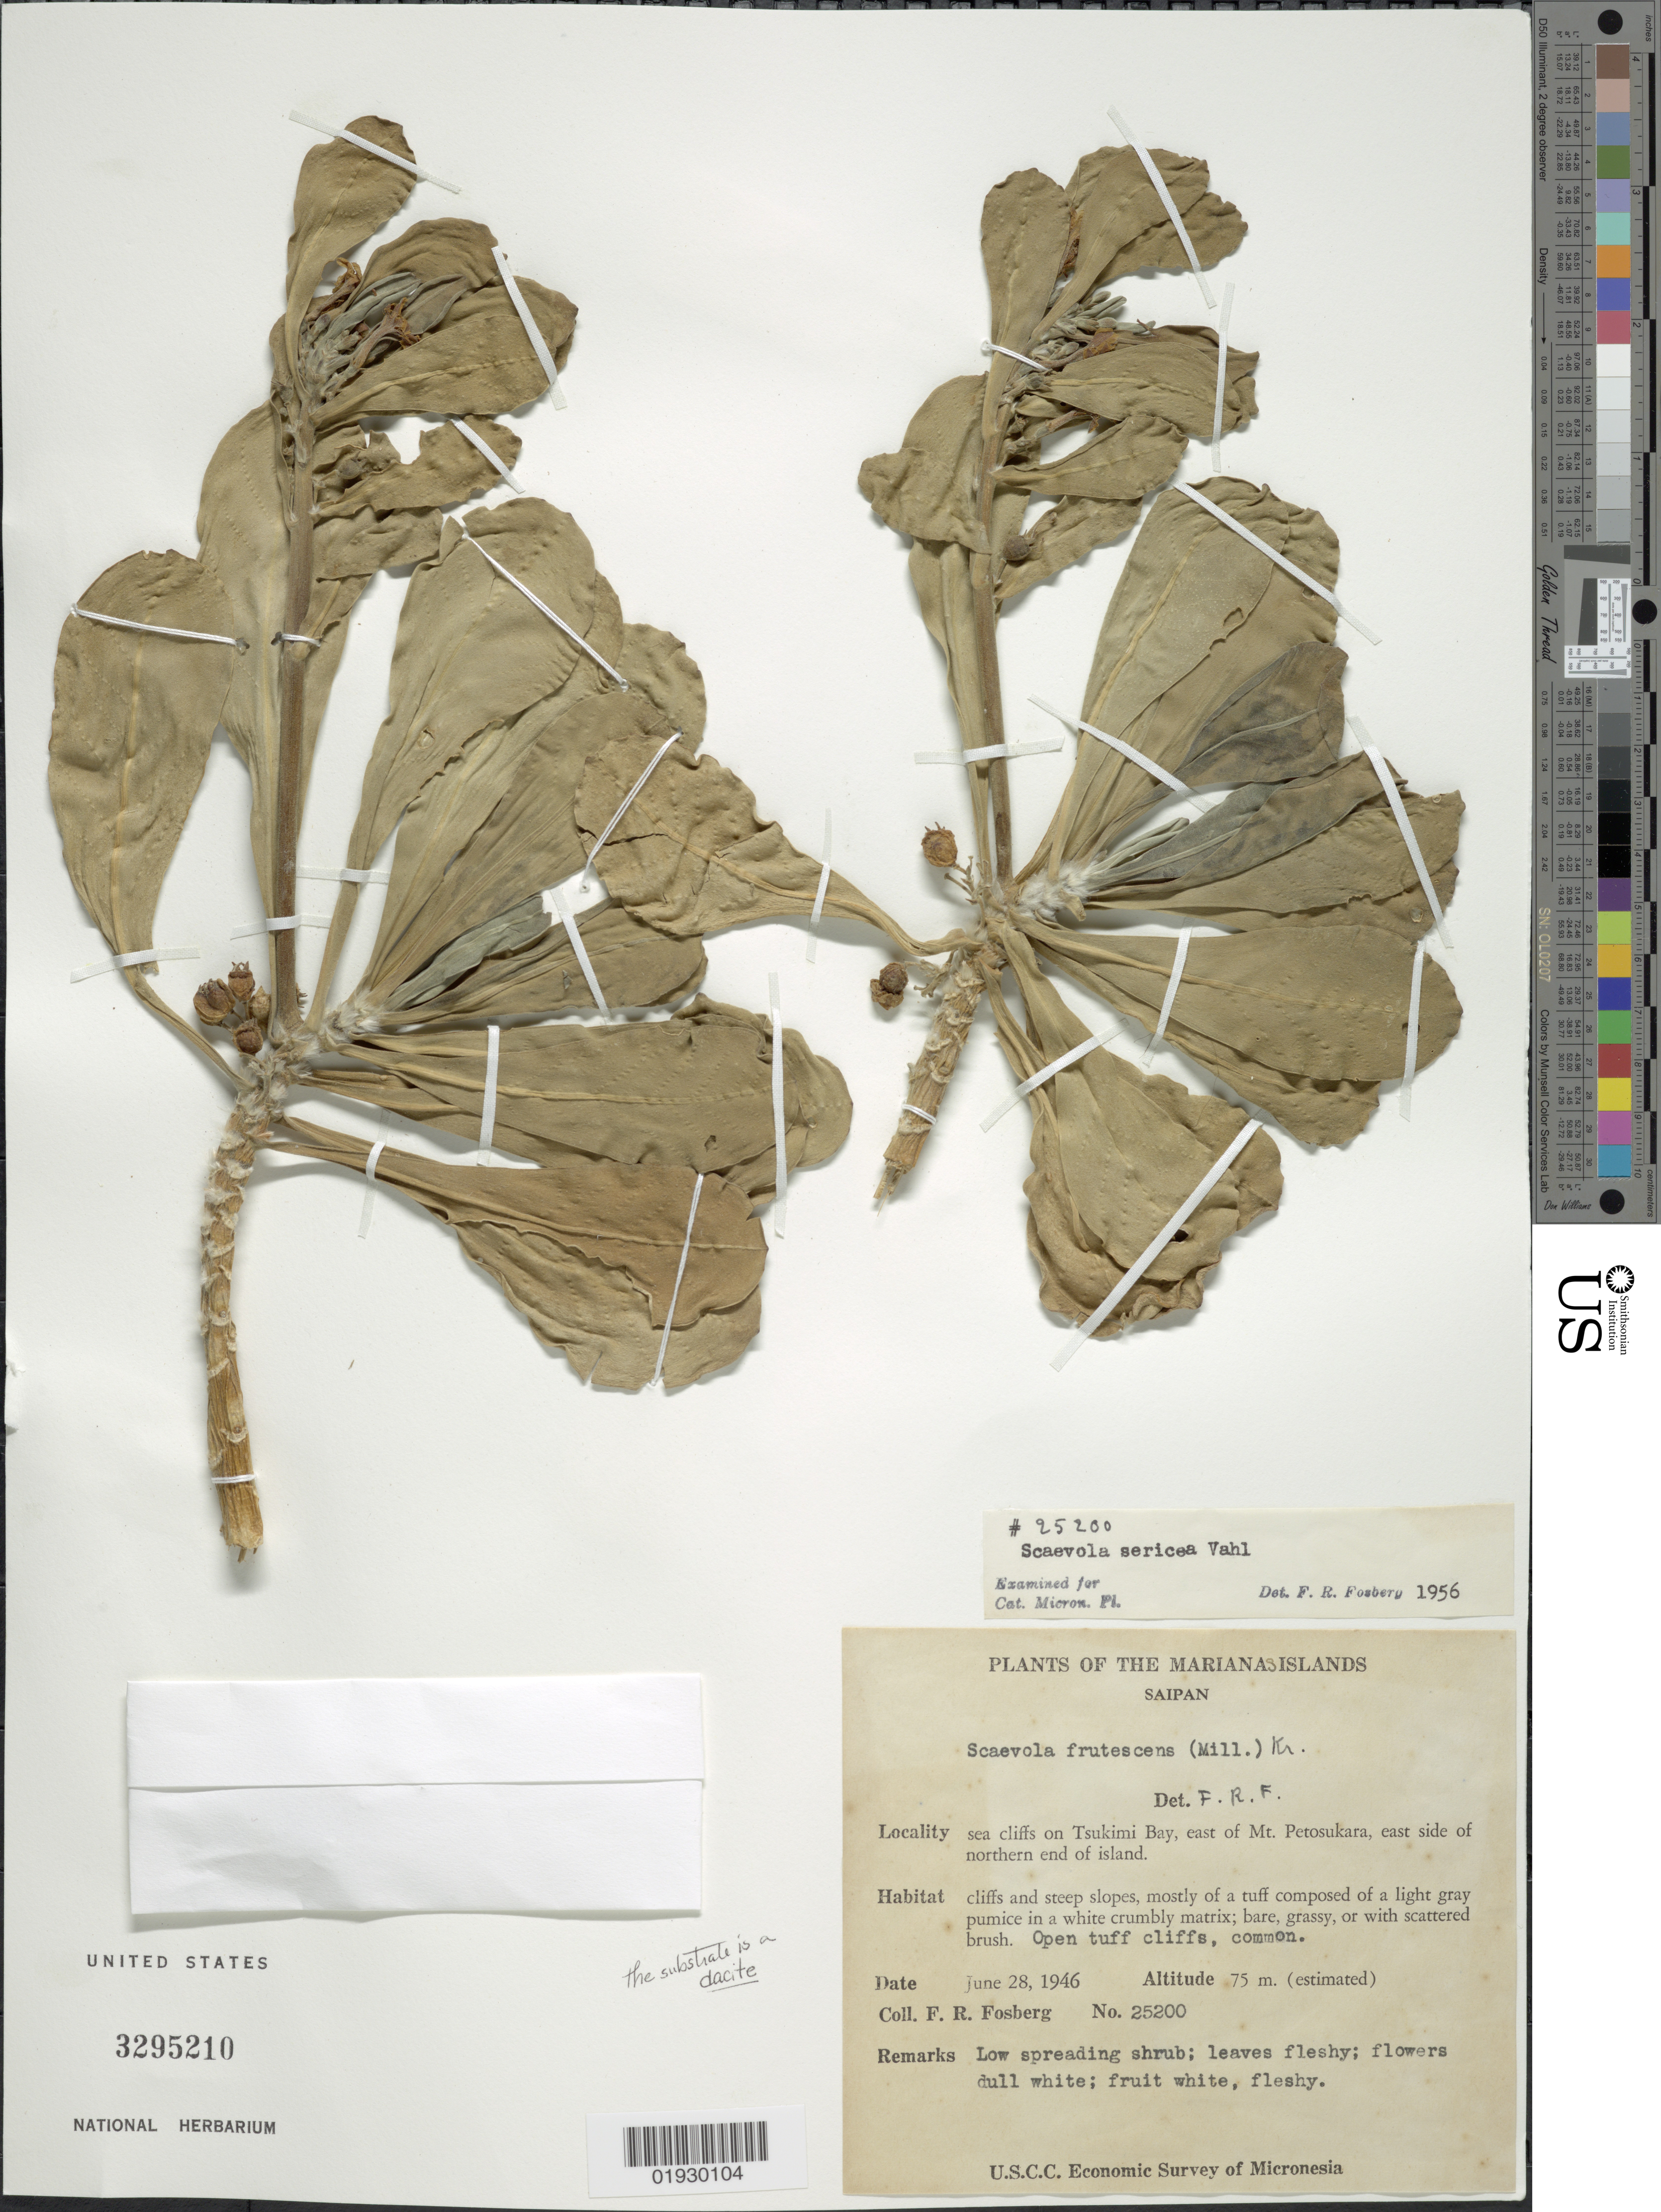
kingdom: Plantae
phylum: Tracheophyta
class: Magnoliopsida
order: Asterales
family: Goodeniaceae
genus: Scaevola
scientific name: Scaevola sericea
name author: Vahl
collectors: F. R. Fosberg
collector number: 25200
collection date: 1946-06-28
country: Northern Mariana Islands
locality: Saipan, sea cliffs on Tsukimi Bay, east of Mt. Petosukara, east side of northern end of island, Marianas Islands.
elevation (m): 75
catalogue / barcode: US 3295210